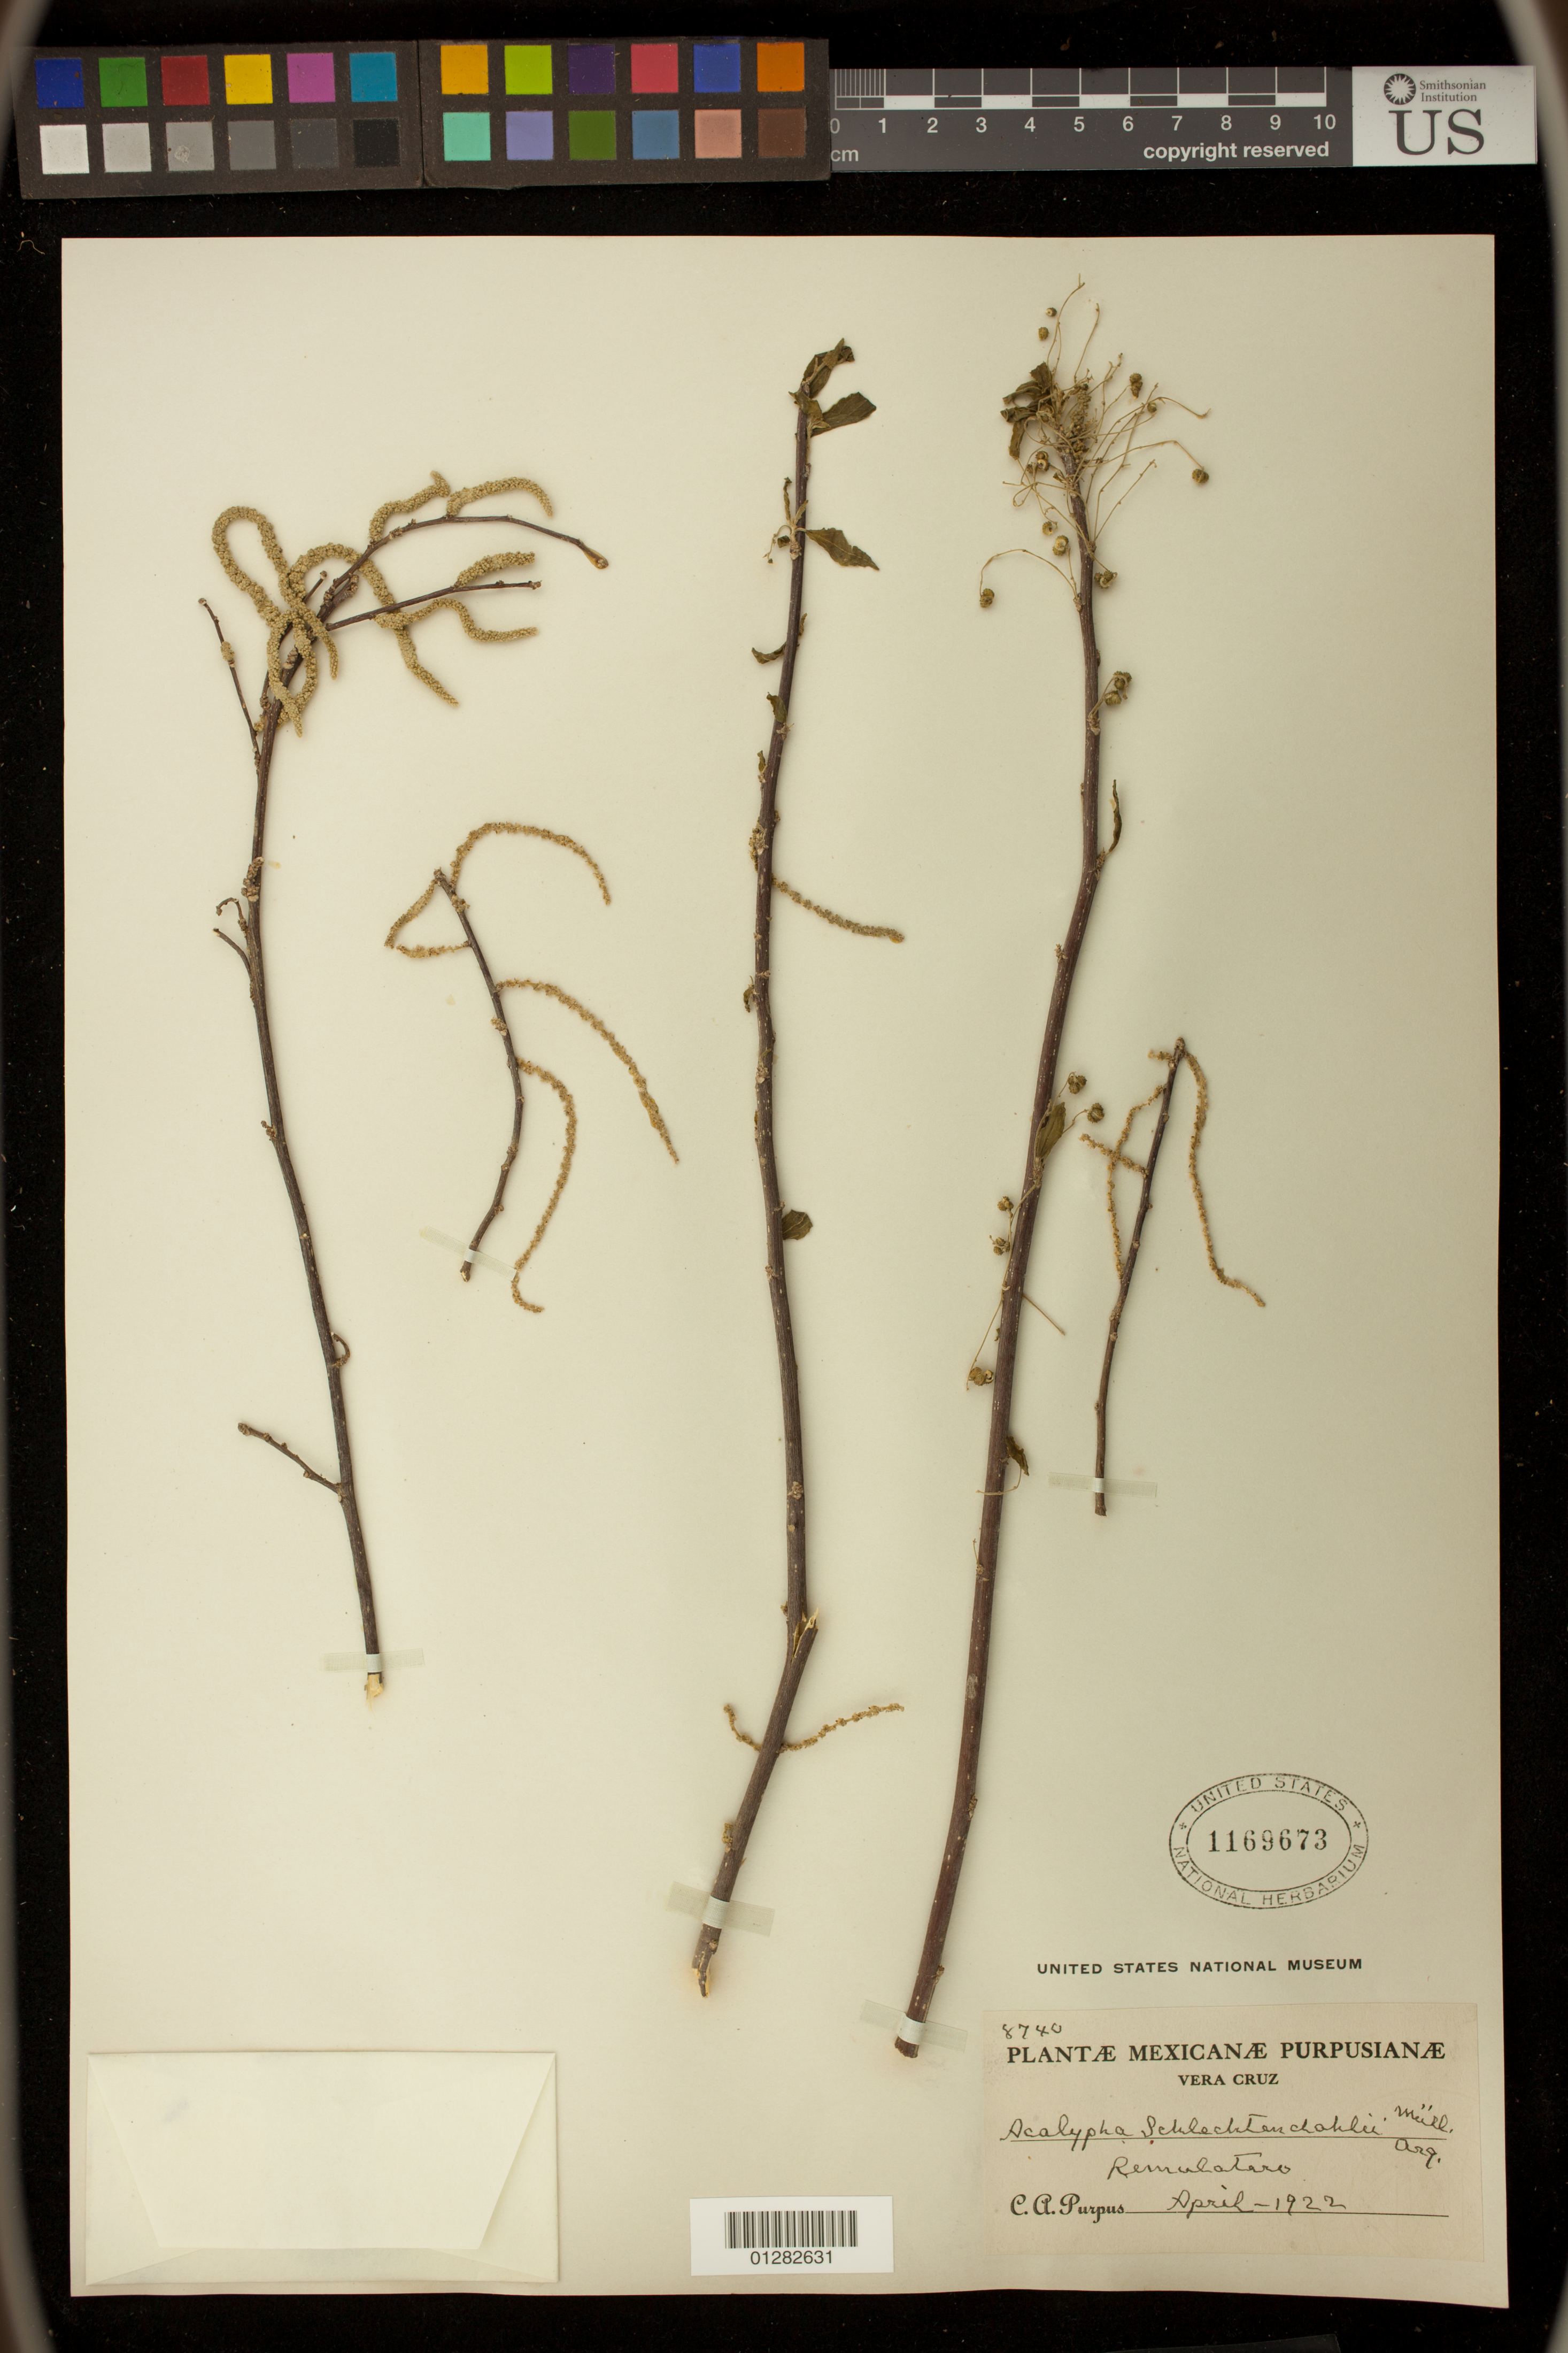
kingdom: Plantae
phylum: Tracheophyta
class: Magnoliopsida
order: Malpighiales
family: Euphorbiaceae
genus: Acalypha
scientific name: Acalypha unibracteata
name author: Müll. Arg.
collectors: C. A. Purpus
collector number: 8740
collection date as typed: Apr 1922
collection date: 1922-04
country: Mexico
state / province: Veracruz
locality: Cameron.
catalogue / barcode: US 1169673